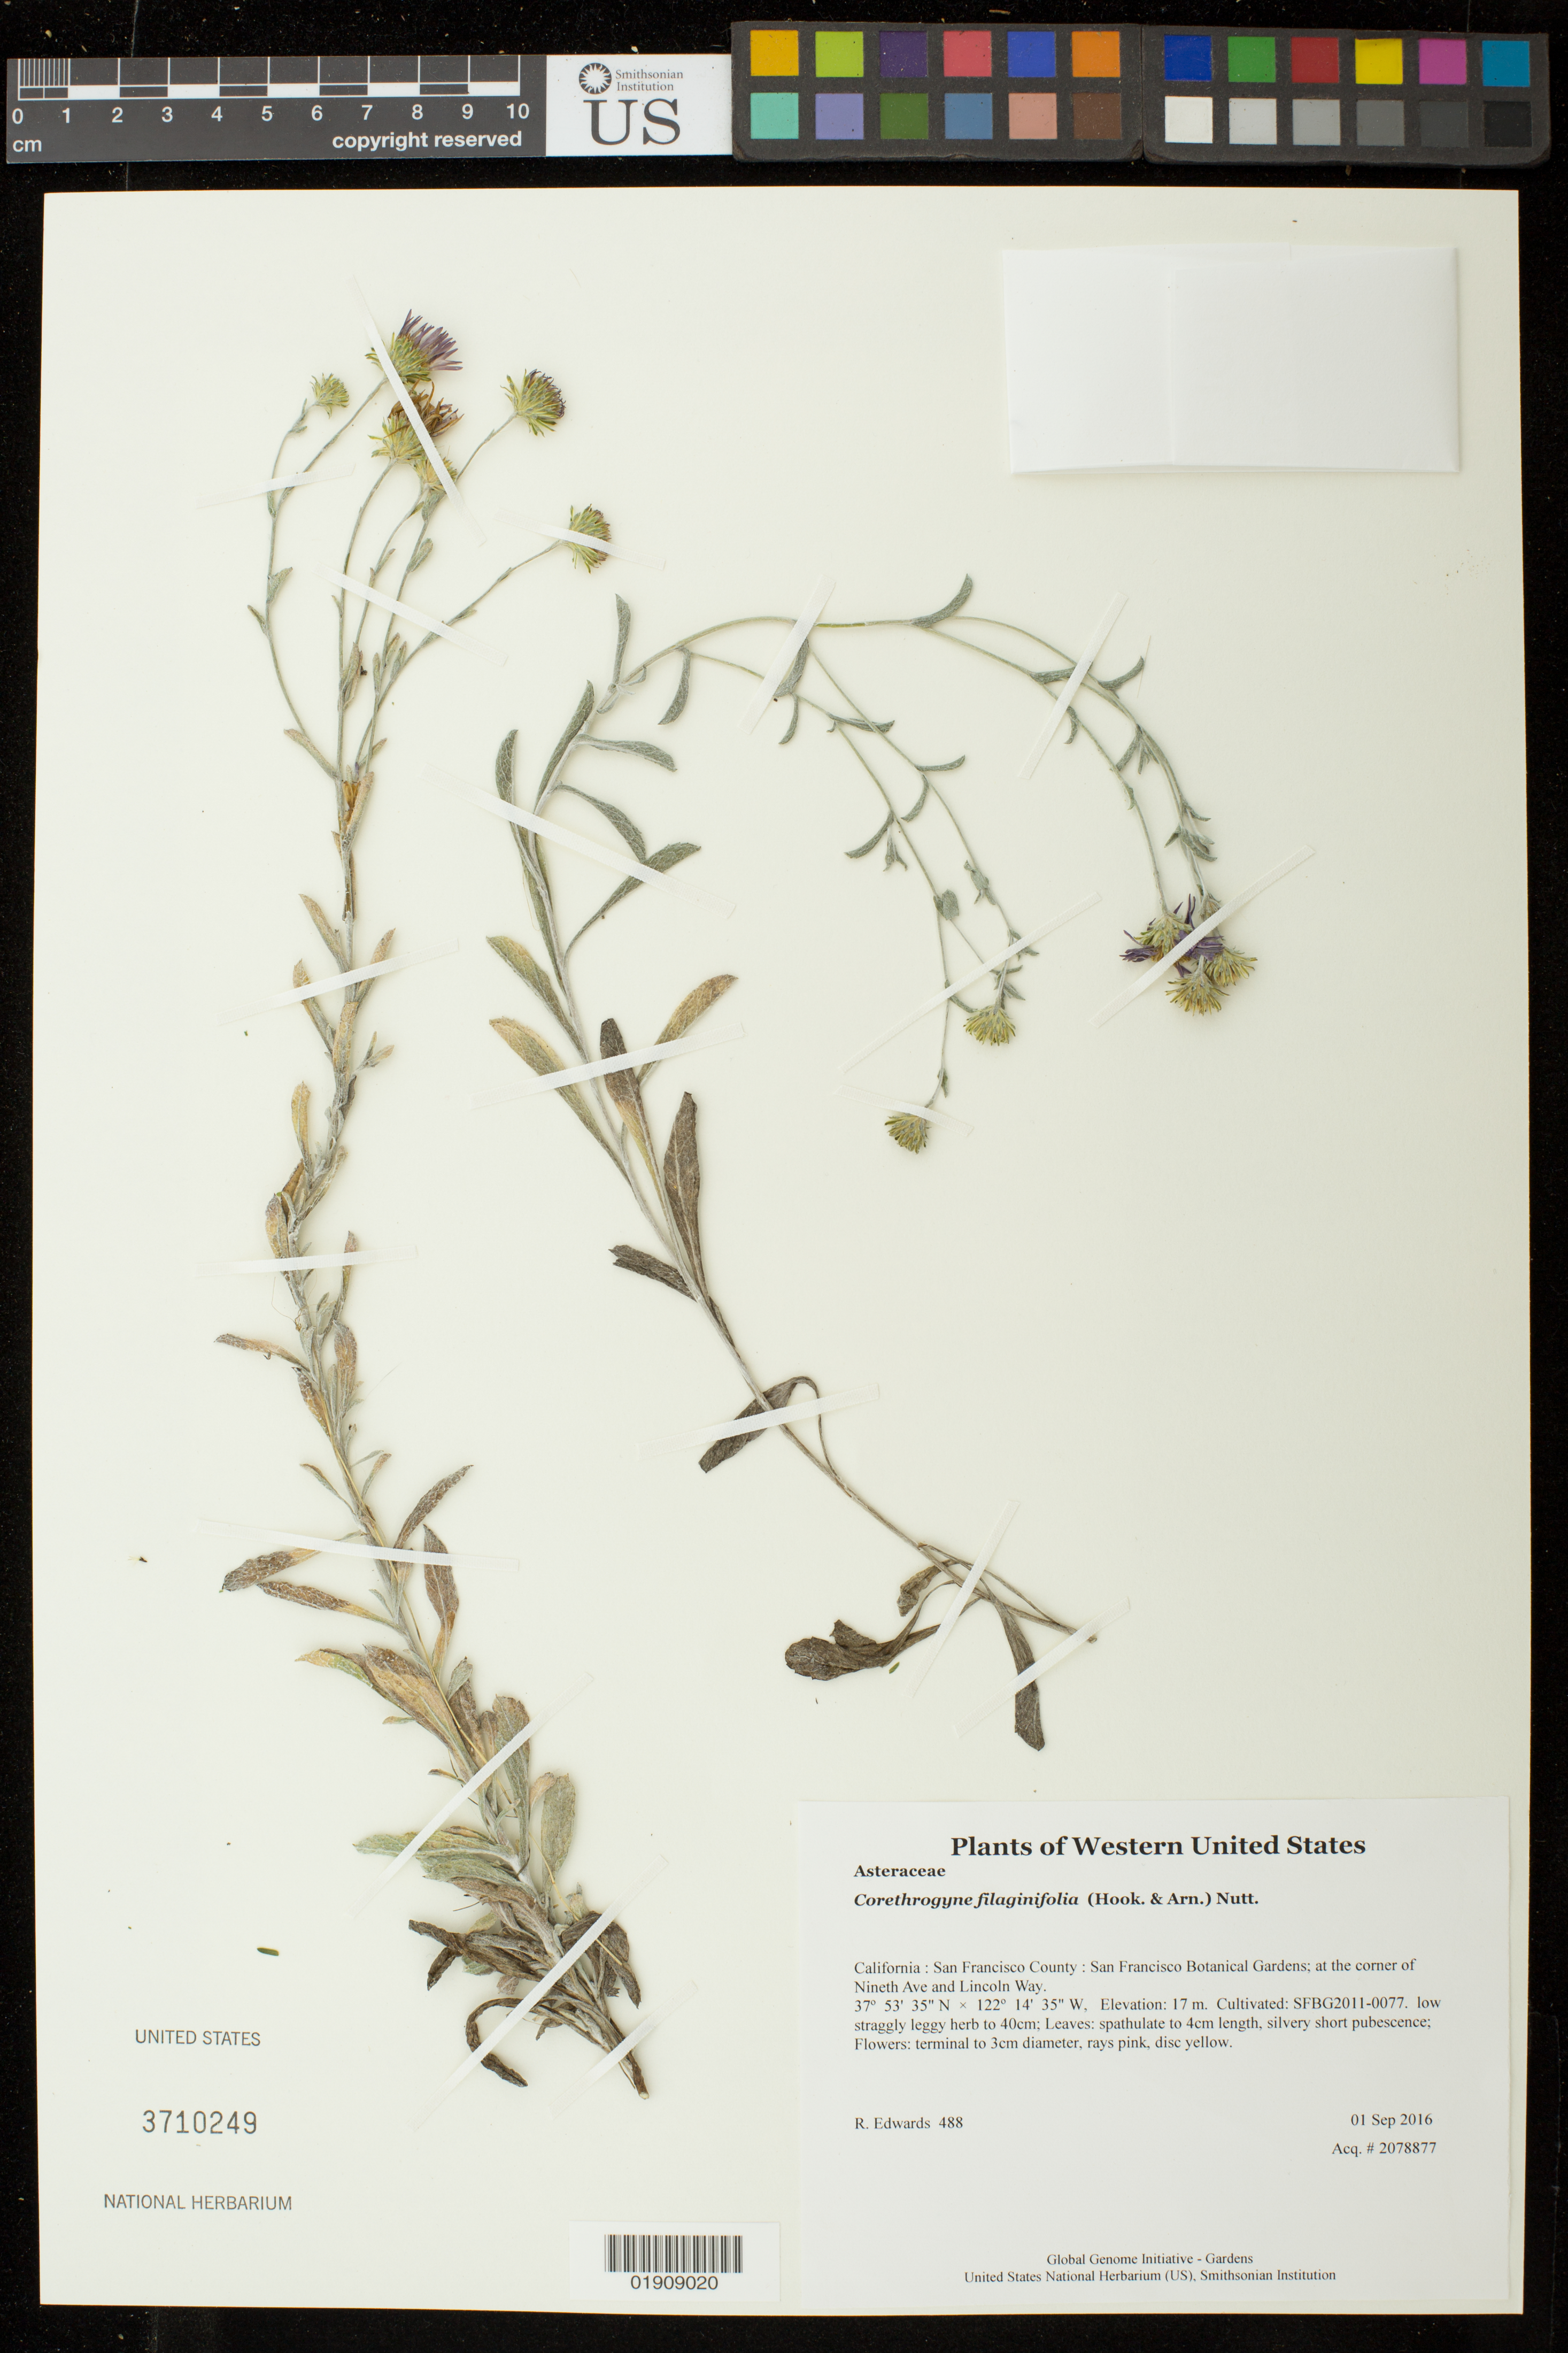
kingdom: Plantae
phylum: Tracheophyta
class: Magnoliopsida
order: Asterales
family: Asteraceae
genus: Corethrogyne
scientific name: Corethrogyne filaginifolia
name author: (Hook. & Arn.) Nutt.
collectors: R.D. Edwards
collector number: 488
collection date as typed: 1 September 2016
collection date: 2016-09-01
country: United States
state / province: California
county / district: San Francisco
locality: San Francisco Botanical Gardens; at the corner of Ninth Ave and Lincoln Way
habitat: Cultivated: SFBG2011-0077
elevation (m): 16.9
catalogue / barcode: US 3710249